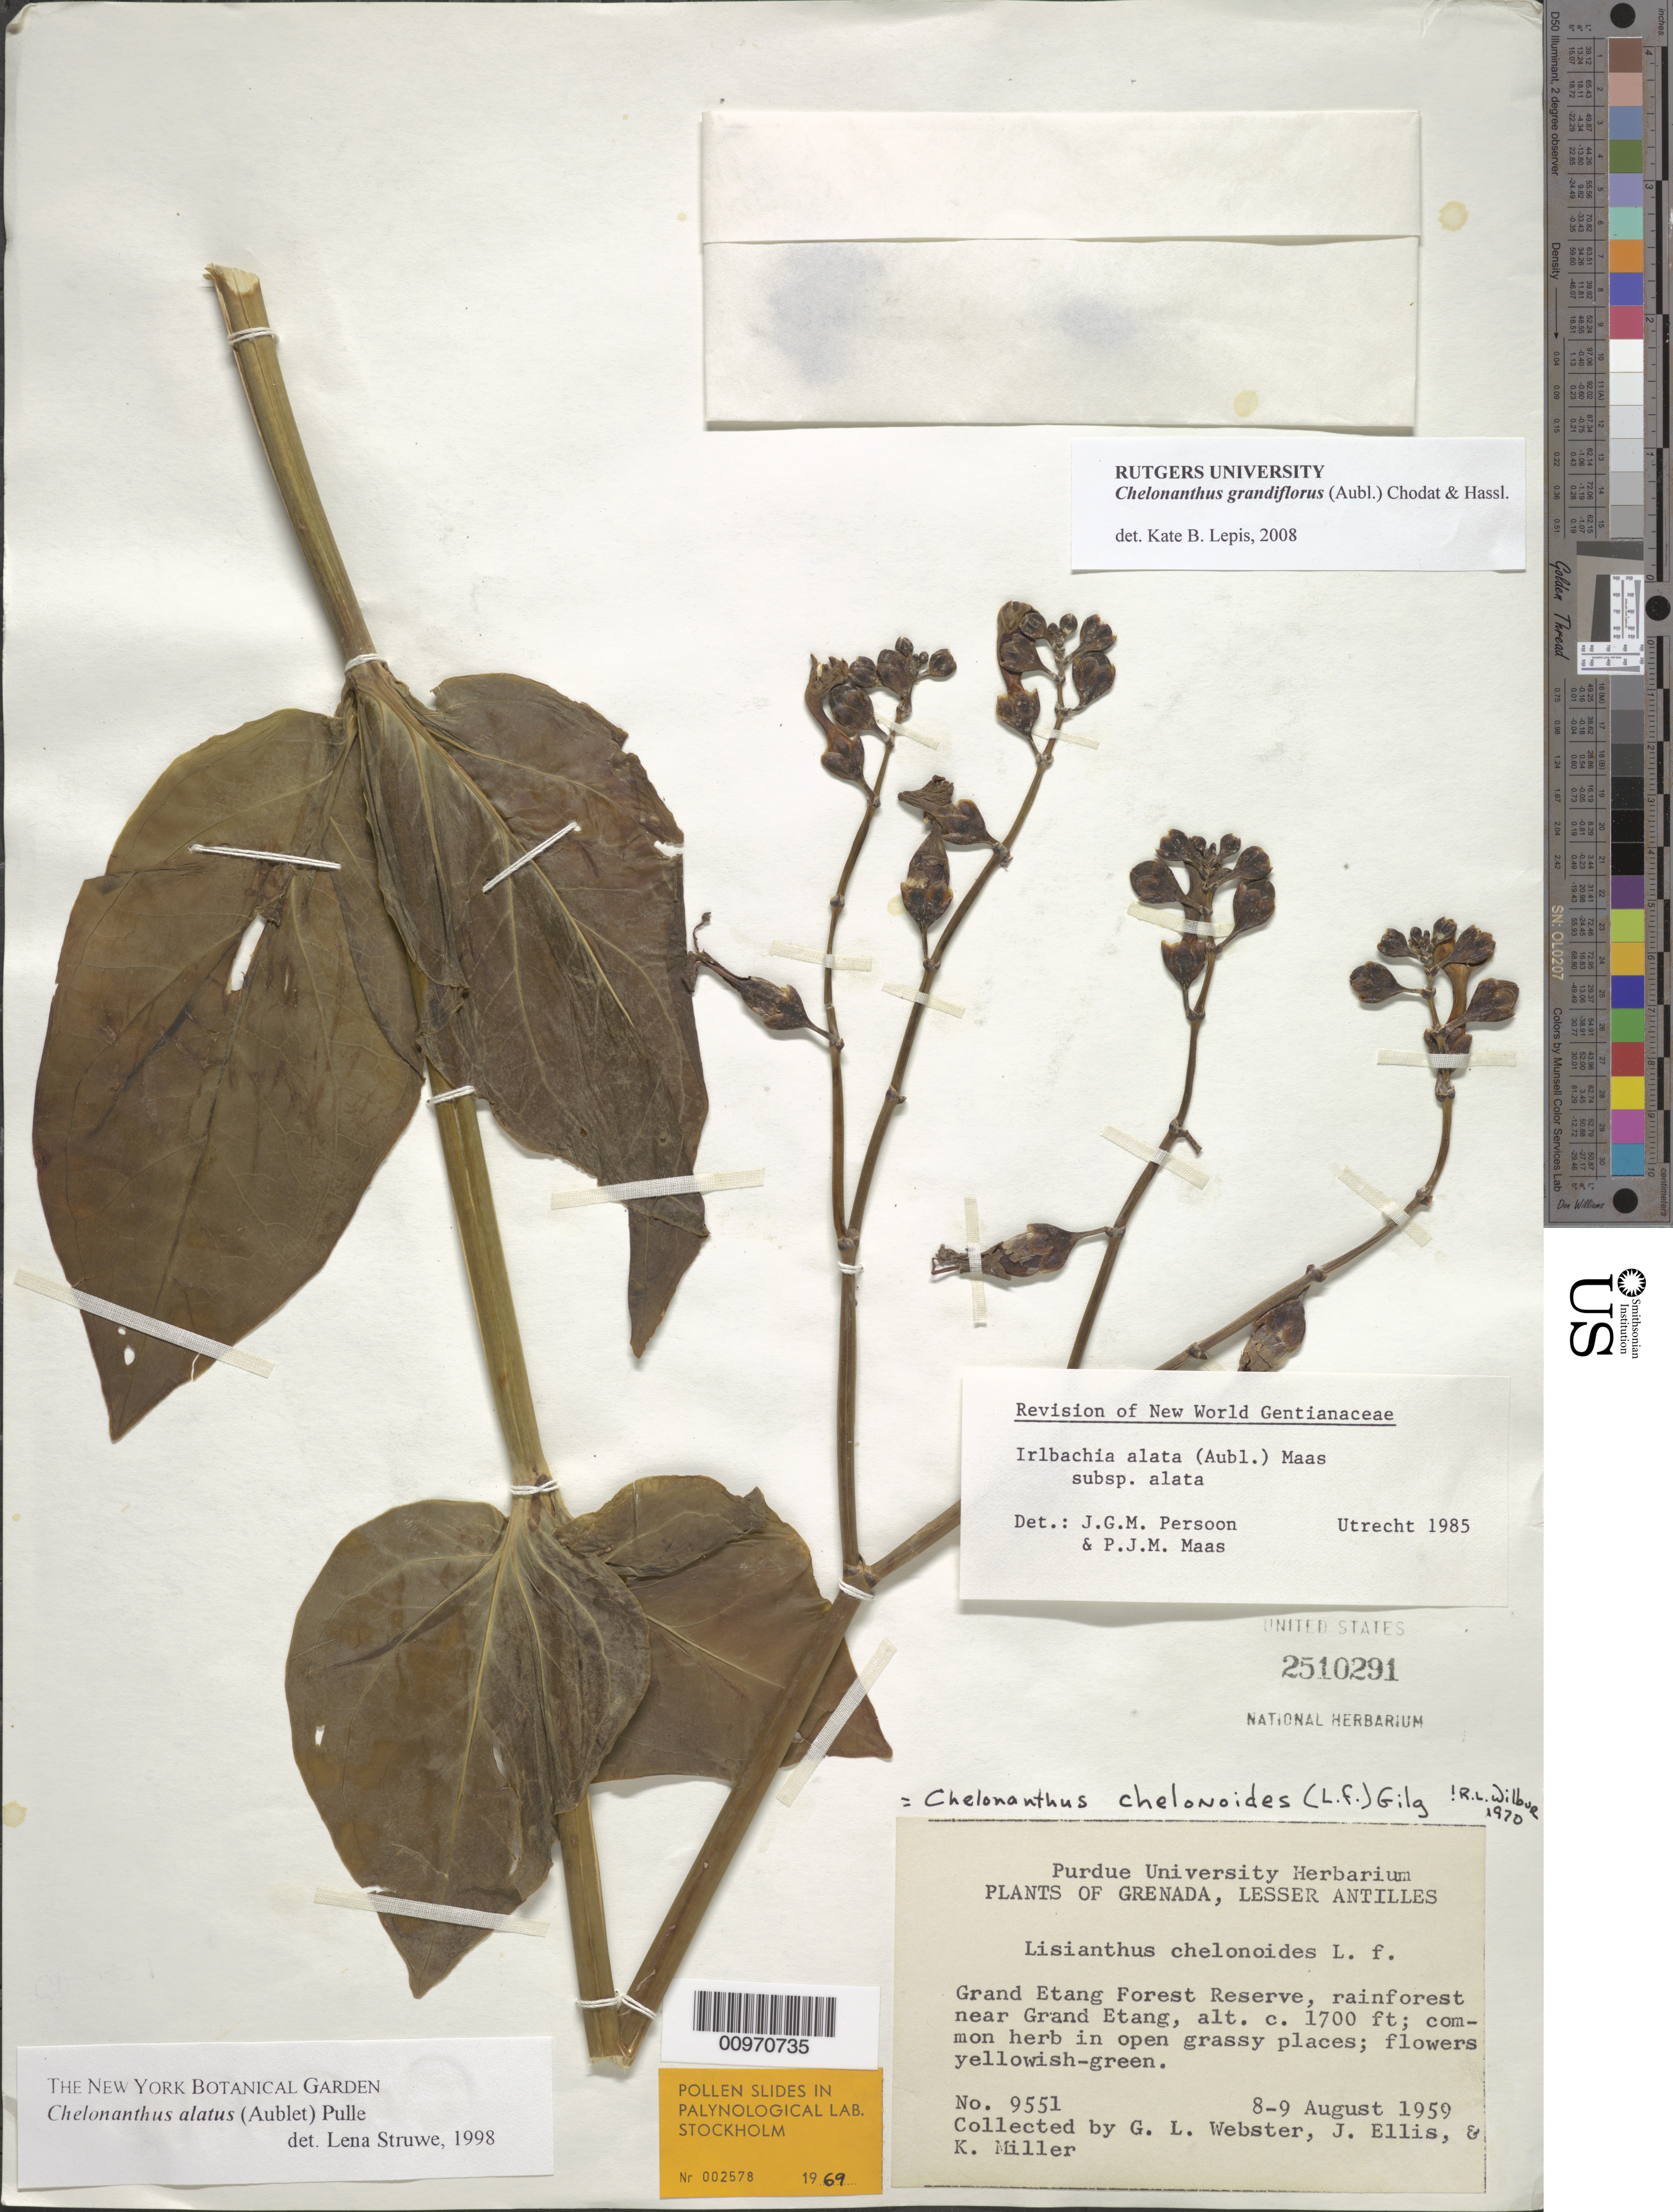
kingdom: Plantae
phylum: Tracheophyta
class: Magnoliopsida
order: Gentianales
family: Gentianaceae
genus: Chelonanthus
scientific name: Chelonanthus grandiflorus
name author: (Aubl.) Chodat & Hassl.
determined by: Lepis, Kate B.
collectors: G. L. Webster, J. Ellis & K. Miller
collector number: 9551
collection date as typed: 08 Aug 1959 to 09 Aug 1959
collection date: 1959-08-08/1959-08-09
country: Grenada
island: Grenada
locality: Grand Etang Forest Reserve, near Grand Etang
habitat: Rainforest, in open grassy places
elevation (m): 518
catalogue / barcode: US 2510291